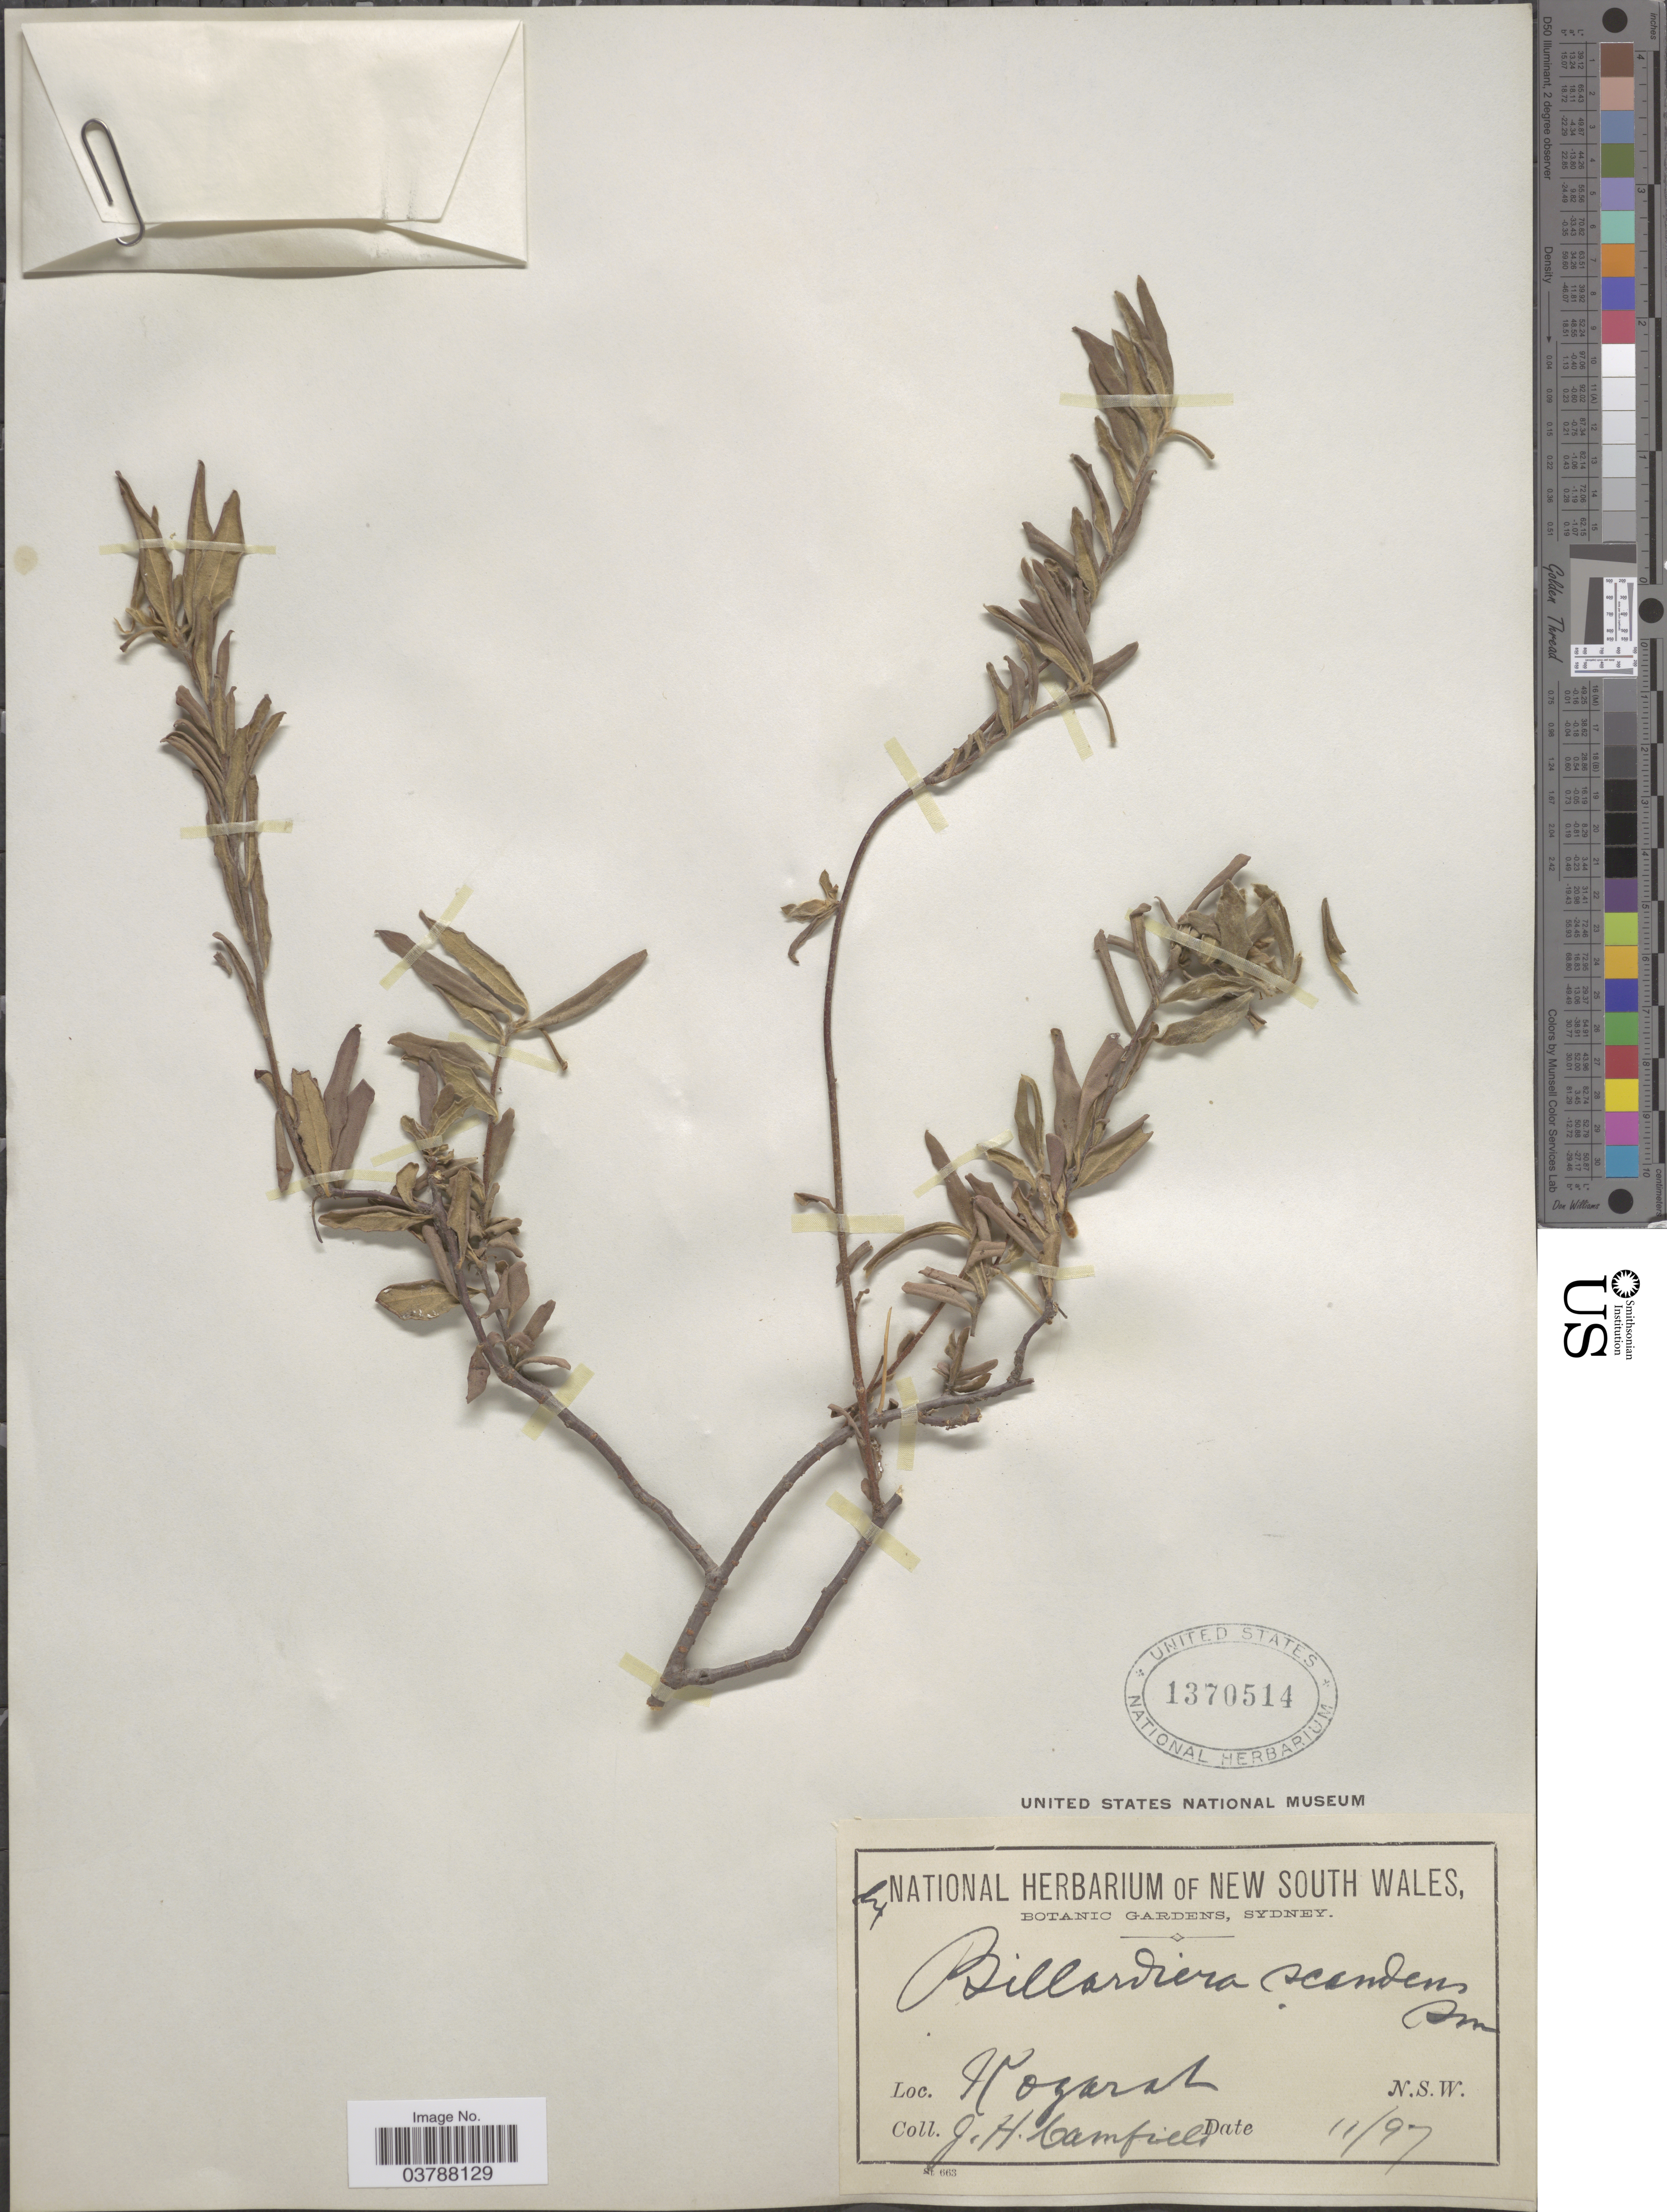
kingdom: Plantae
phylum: Tracheophyta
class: Magnoliopsida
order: Apiales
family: Pittosporaceae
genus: Billardiera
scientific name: Billardiera scandens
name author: Sm.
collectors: J. Camfield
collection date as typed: Transcribed d/m/y: /11/97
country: Australia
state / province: New South Wales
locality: Kogarat.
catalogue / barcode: US 1370514